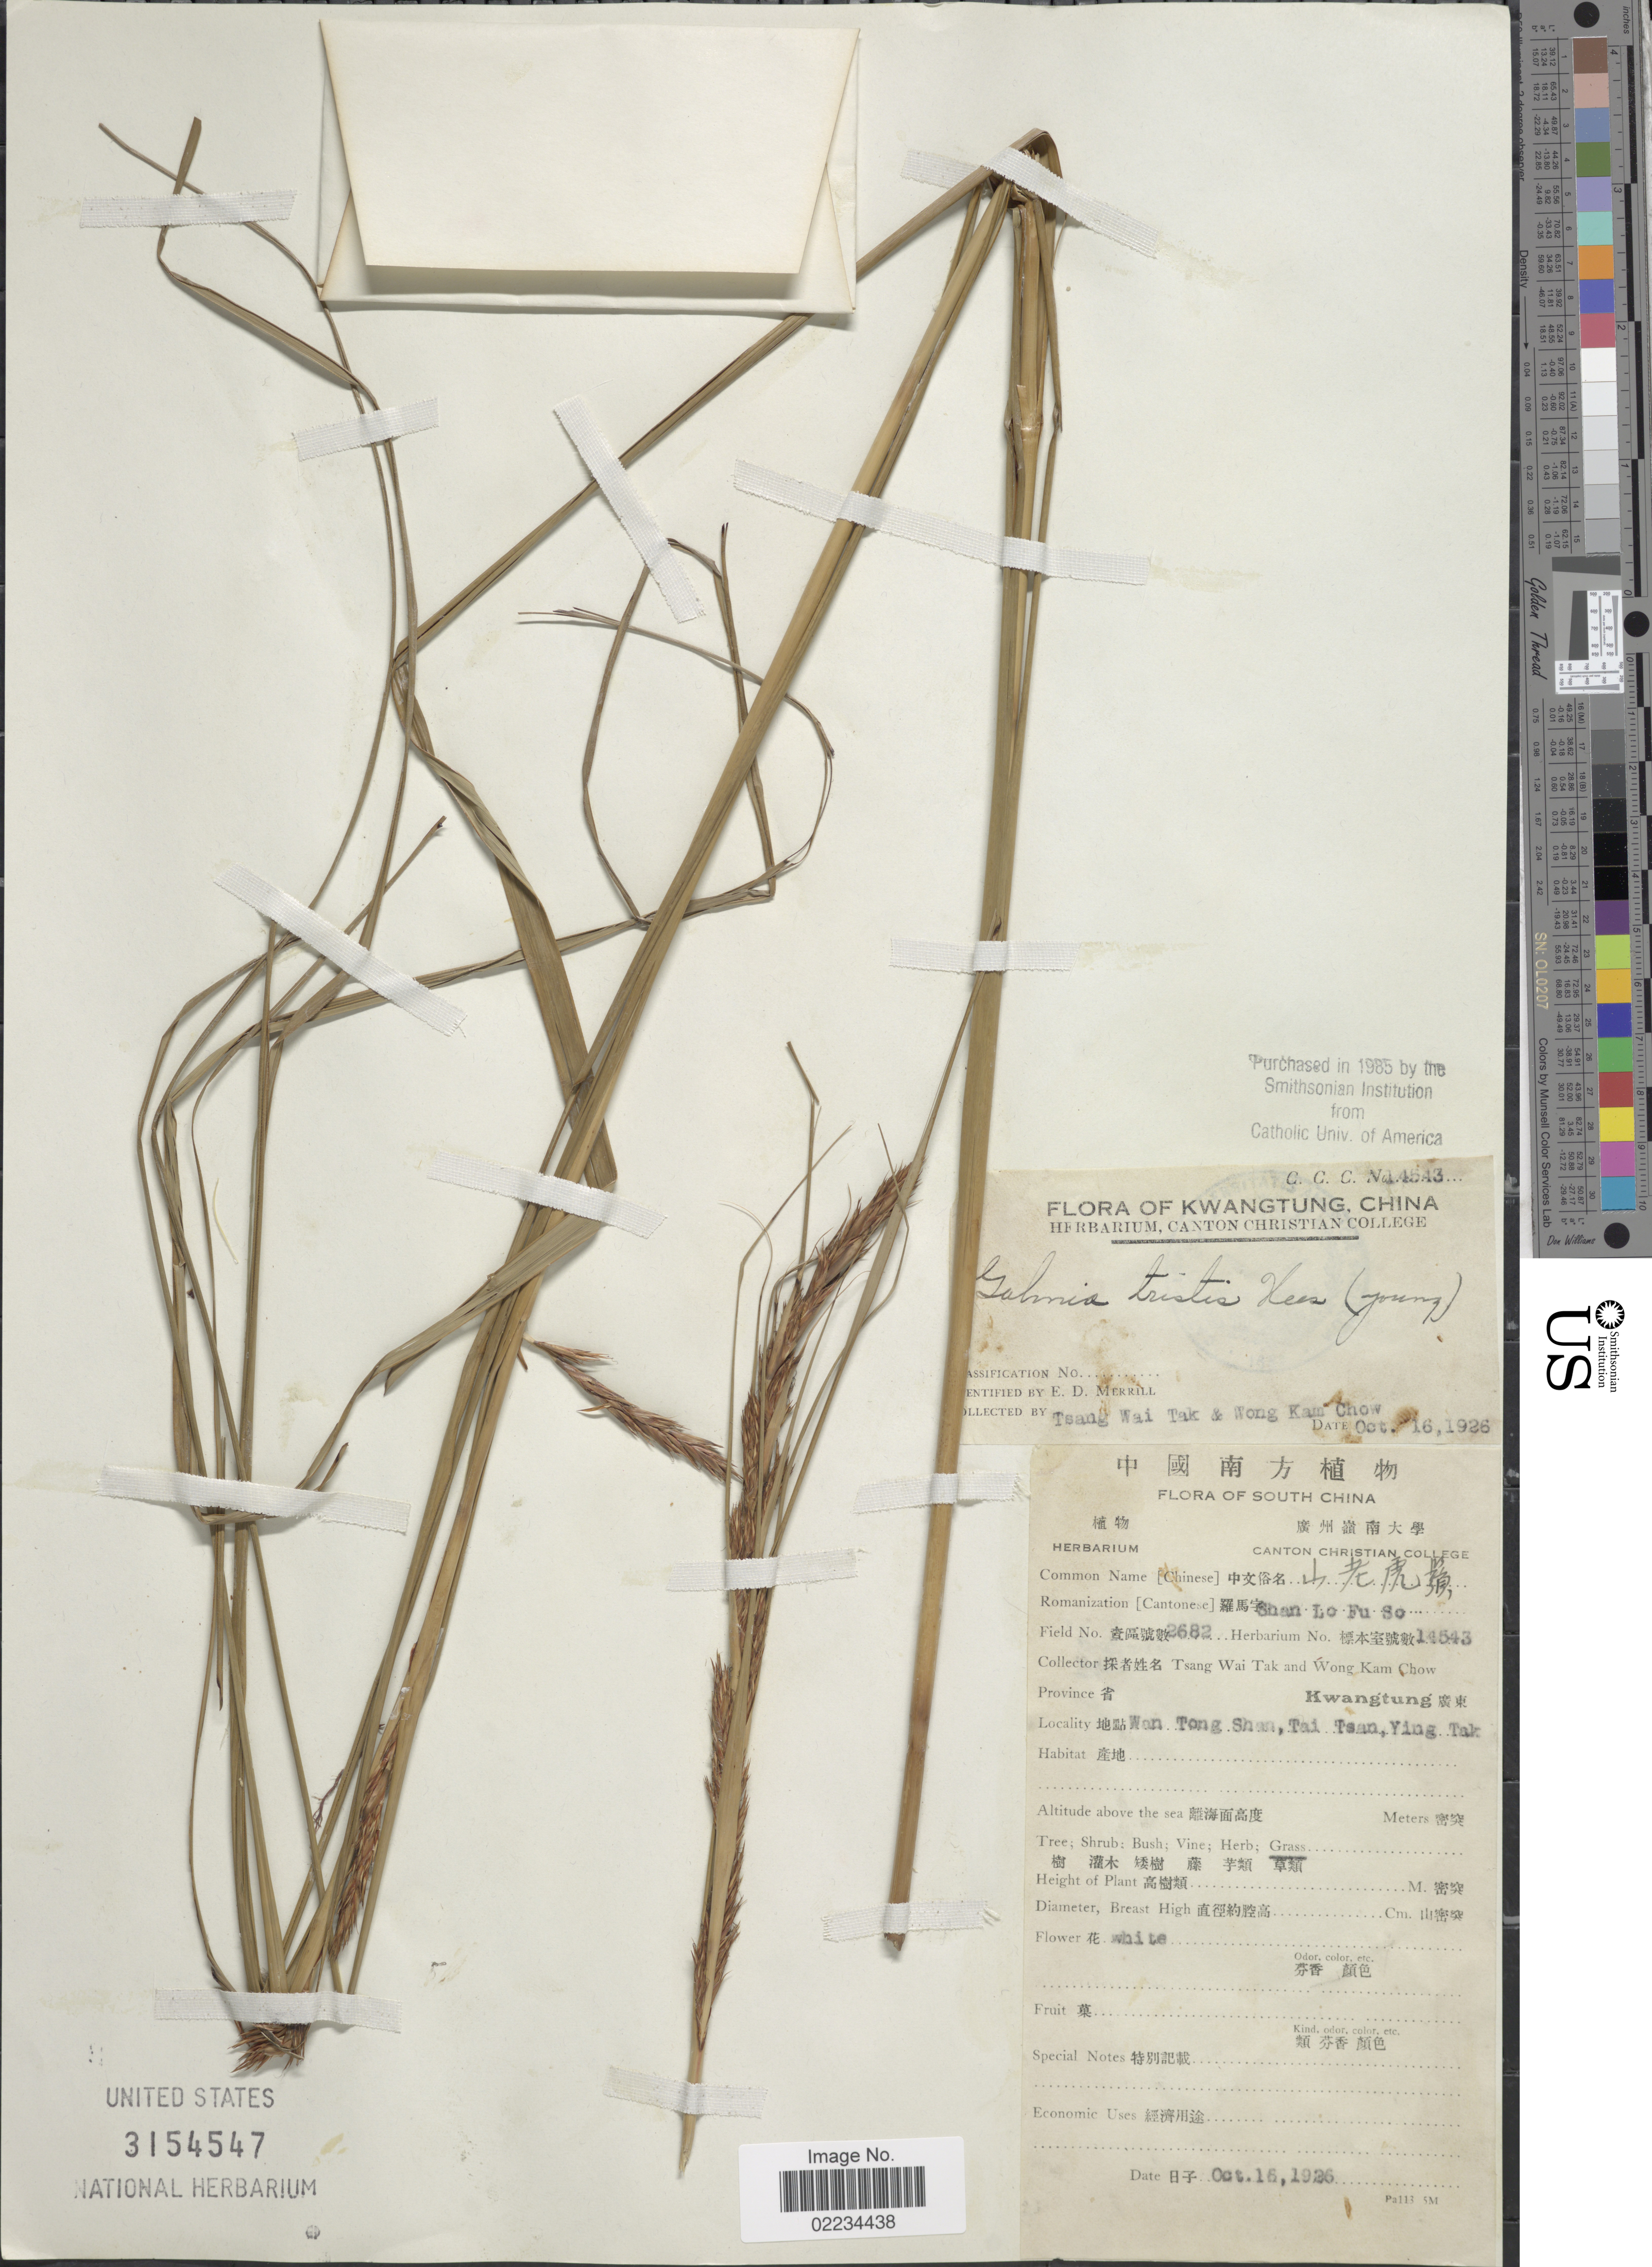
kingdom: Plantae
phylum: Tracheophyta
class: Liliopsida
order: Poales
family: Cyperaceae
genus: Gahnia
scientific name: Gahnia tristis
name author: Nees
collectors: W. T. Tsang & W. Chow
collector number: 14543/2682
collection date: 1926-10-16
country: China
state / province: Guangdong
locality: Kwangtung, San Lo Fu So, Wan Tong Shan, Tai Tsan, Ying Tak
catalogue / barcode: US 3154547